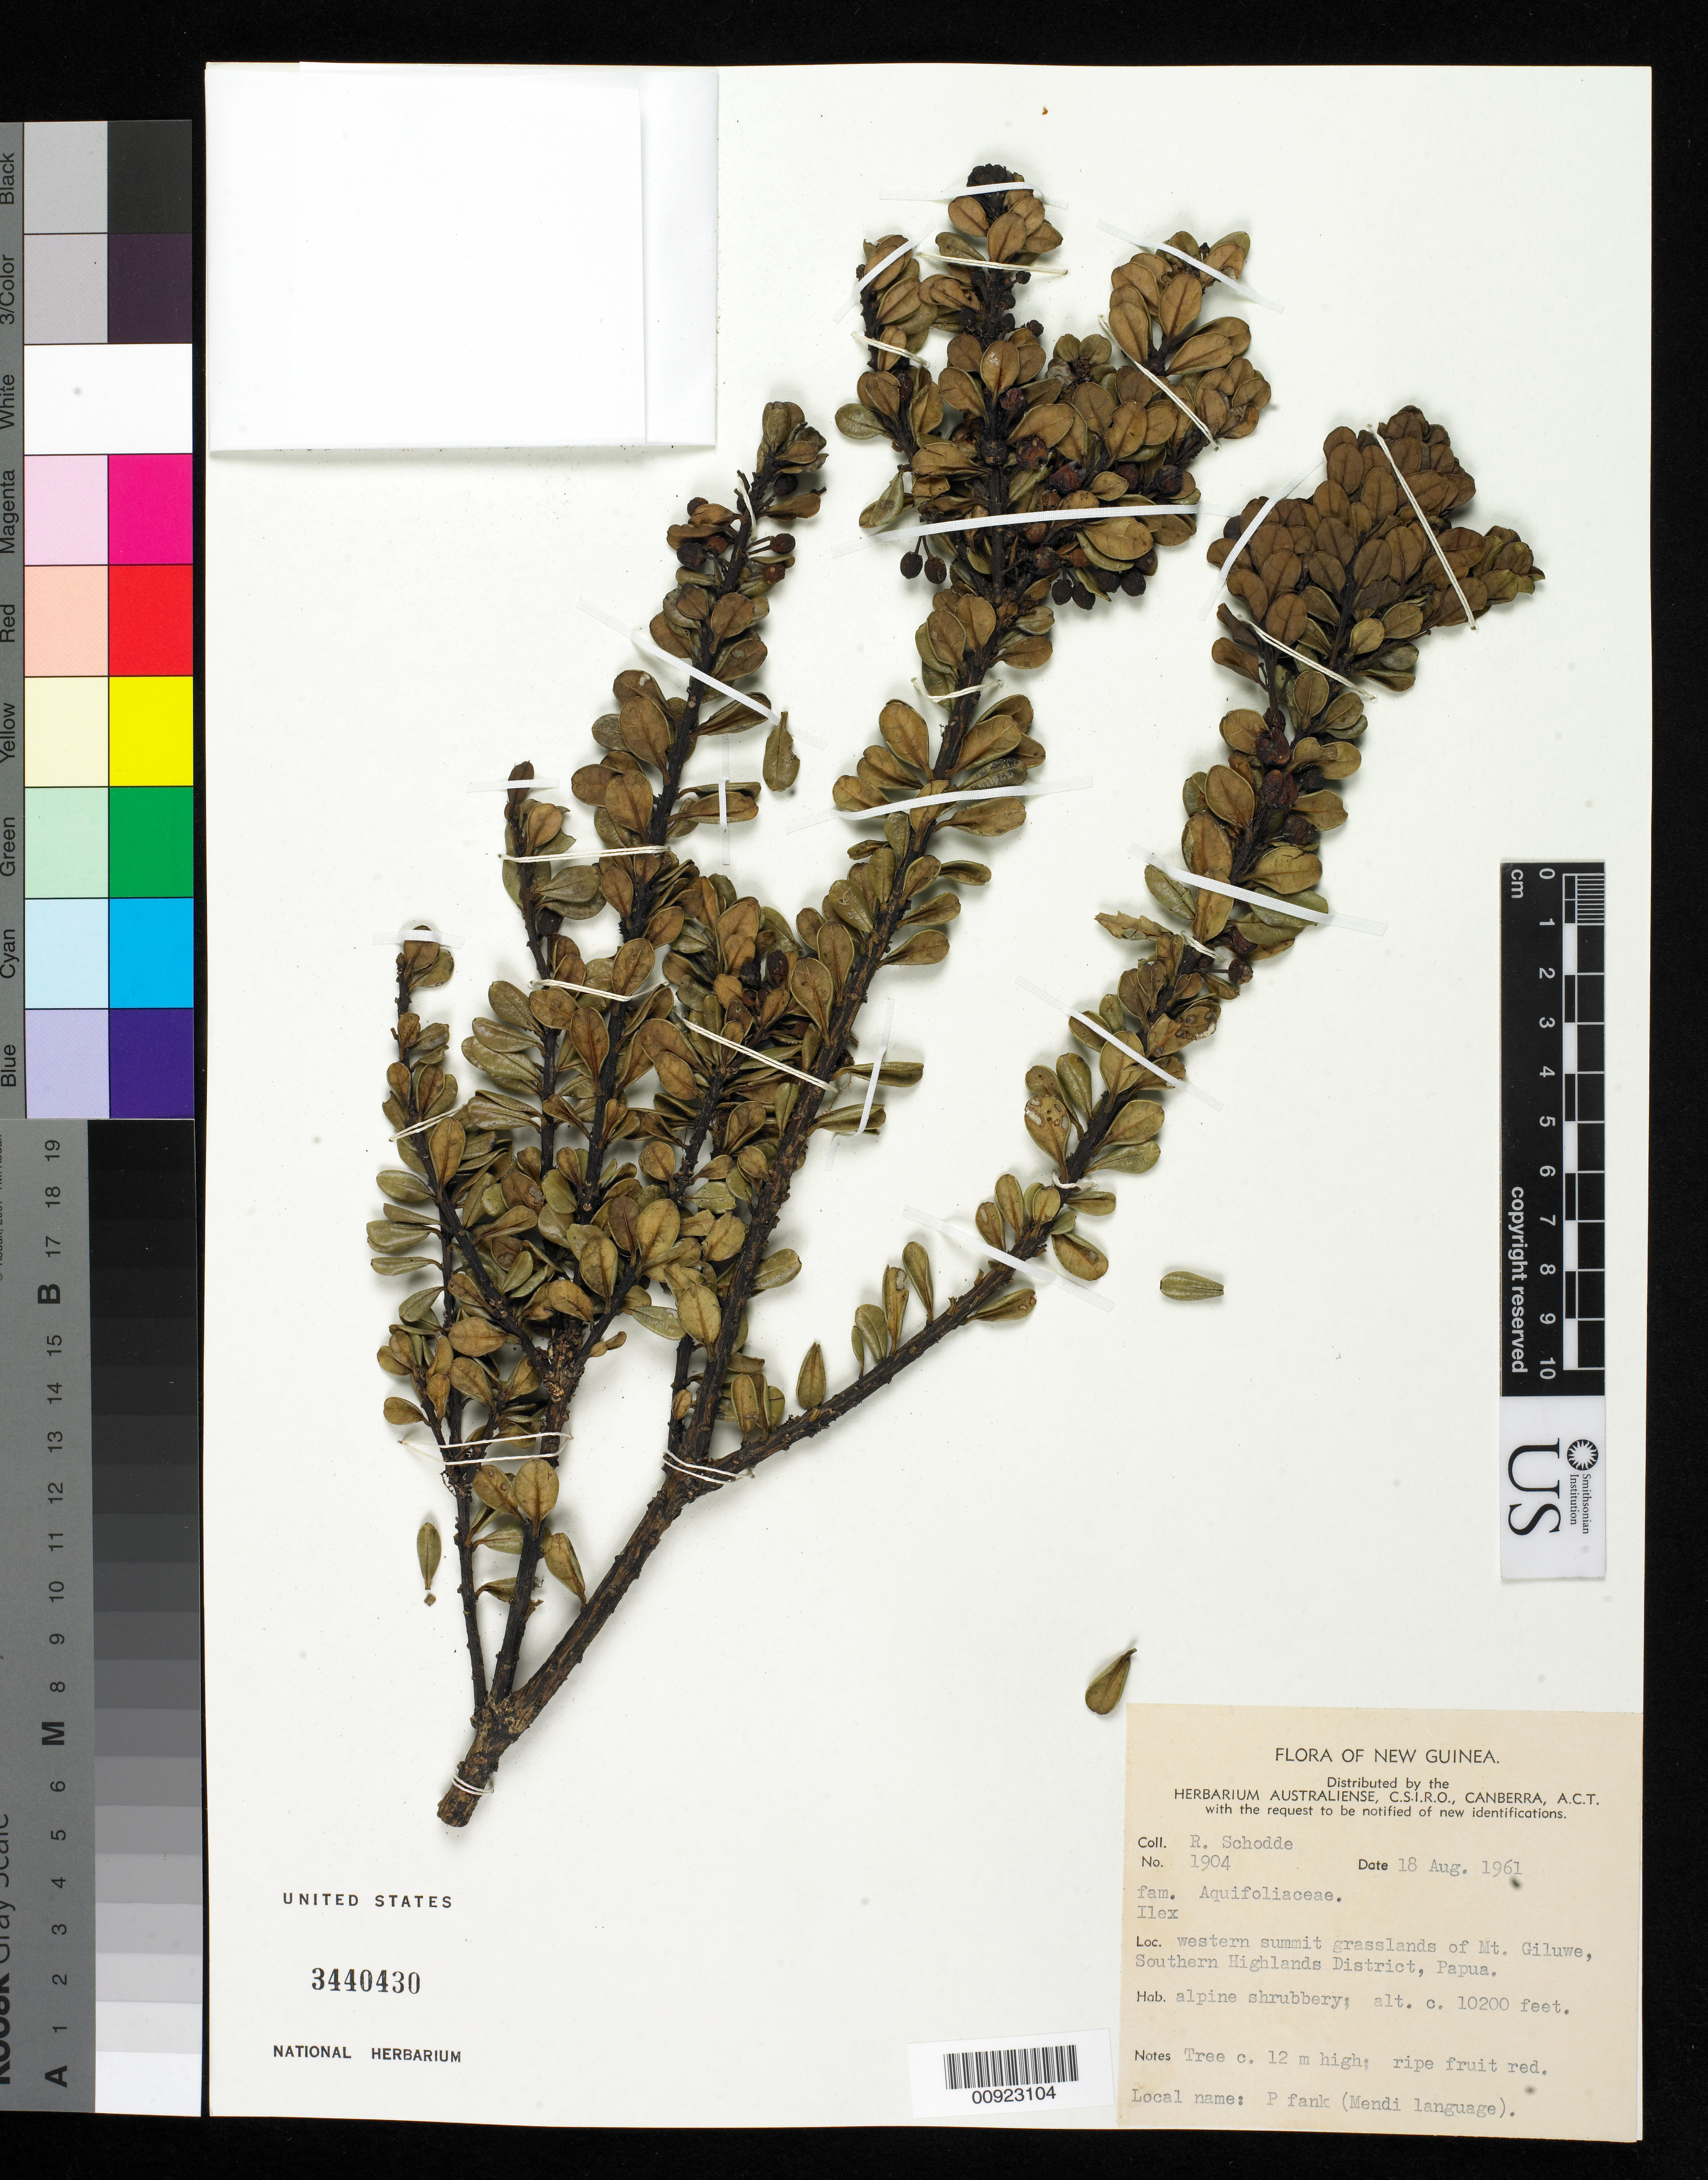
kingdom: Plantae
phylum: Tracheophyta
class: Magnoliopsida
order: Aquifoliales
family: Aquifoliaceae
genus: Ilex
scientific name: Ilex sp.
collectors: R. Schodde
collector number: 1904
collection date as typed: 18 Aug 1961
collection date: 1961-08-18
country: Papua New Guinea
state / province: Southern Highlands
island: New Guinea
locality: Western summit grasslands of Mt. Giluwe.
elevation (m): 3109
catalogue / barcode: US 3440430